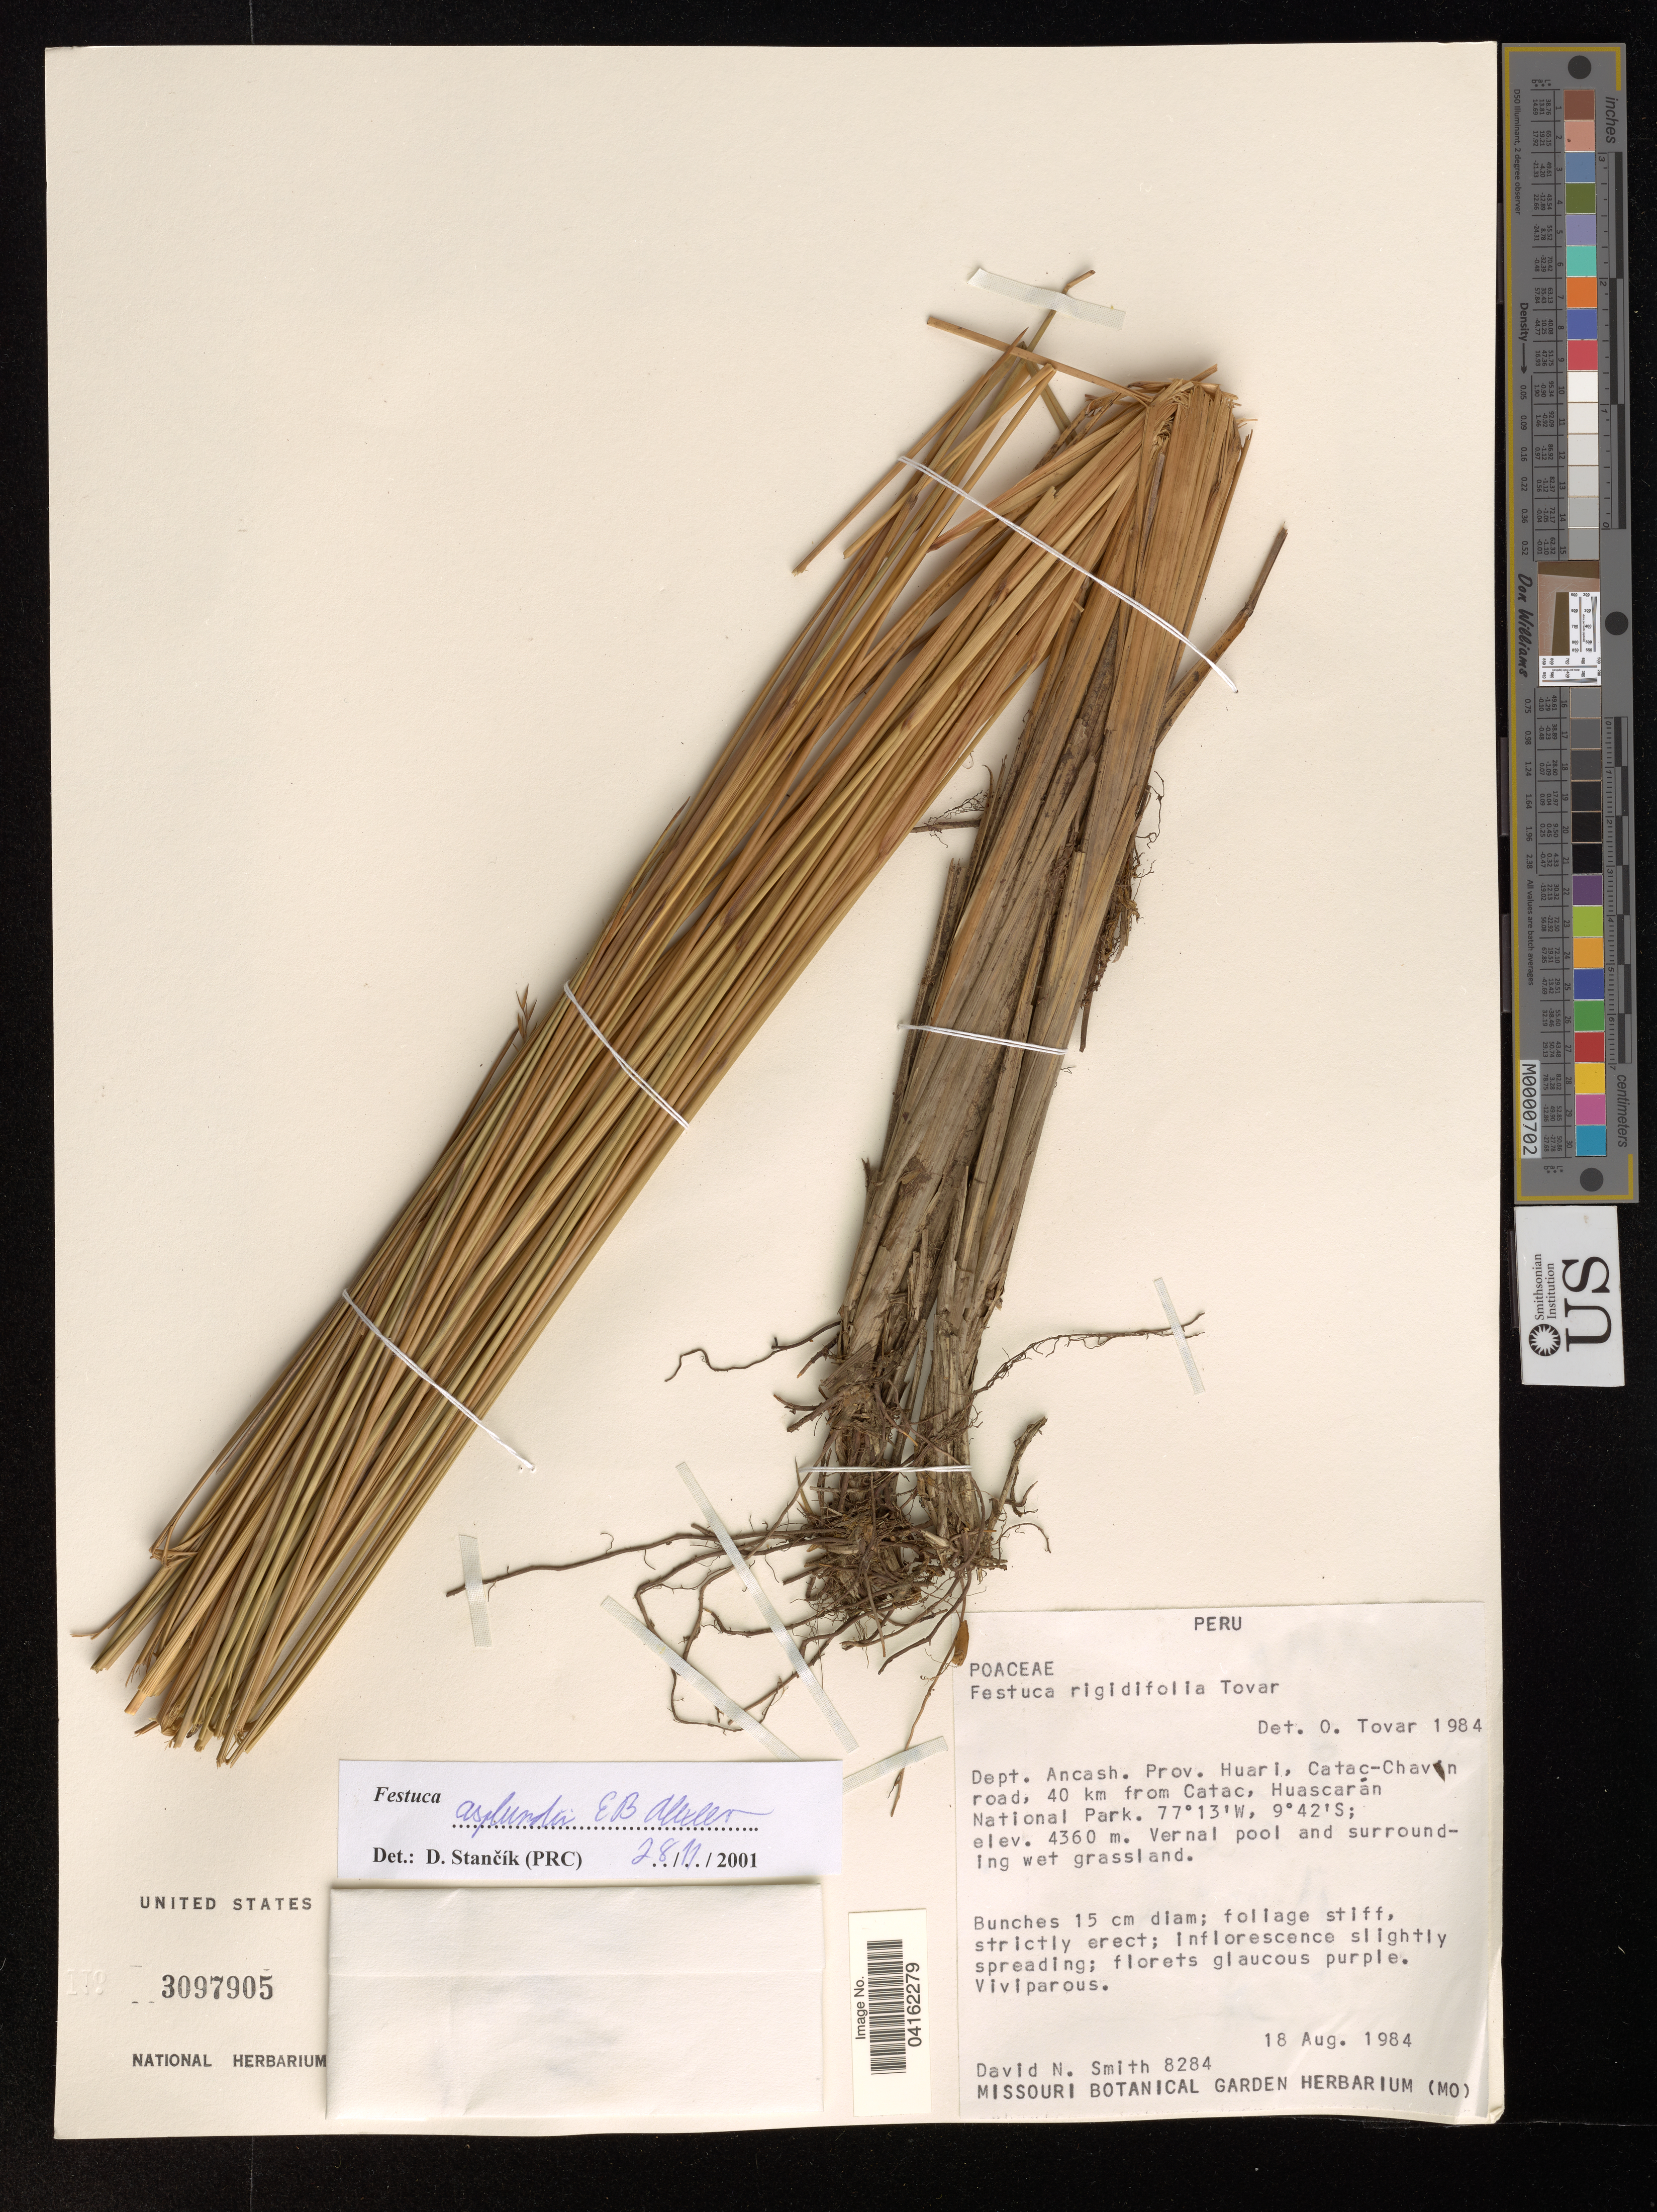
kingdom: Plantae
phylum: Tracheophyta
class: Liliopsida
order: Poales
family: Poaceae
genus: Festuca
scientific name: Festuca asplundii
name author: E.B. Alexeev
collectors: D. Smith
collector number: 8284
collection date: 1984-08-18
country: Peru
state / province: Ancash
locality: Dept. Ancash. Prov. Huari, Catac-Chavin road, 40 km from Catac, Huascarán National Park.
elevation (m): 4360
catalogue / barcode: US 3097905